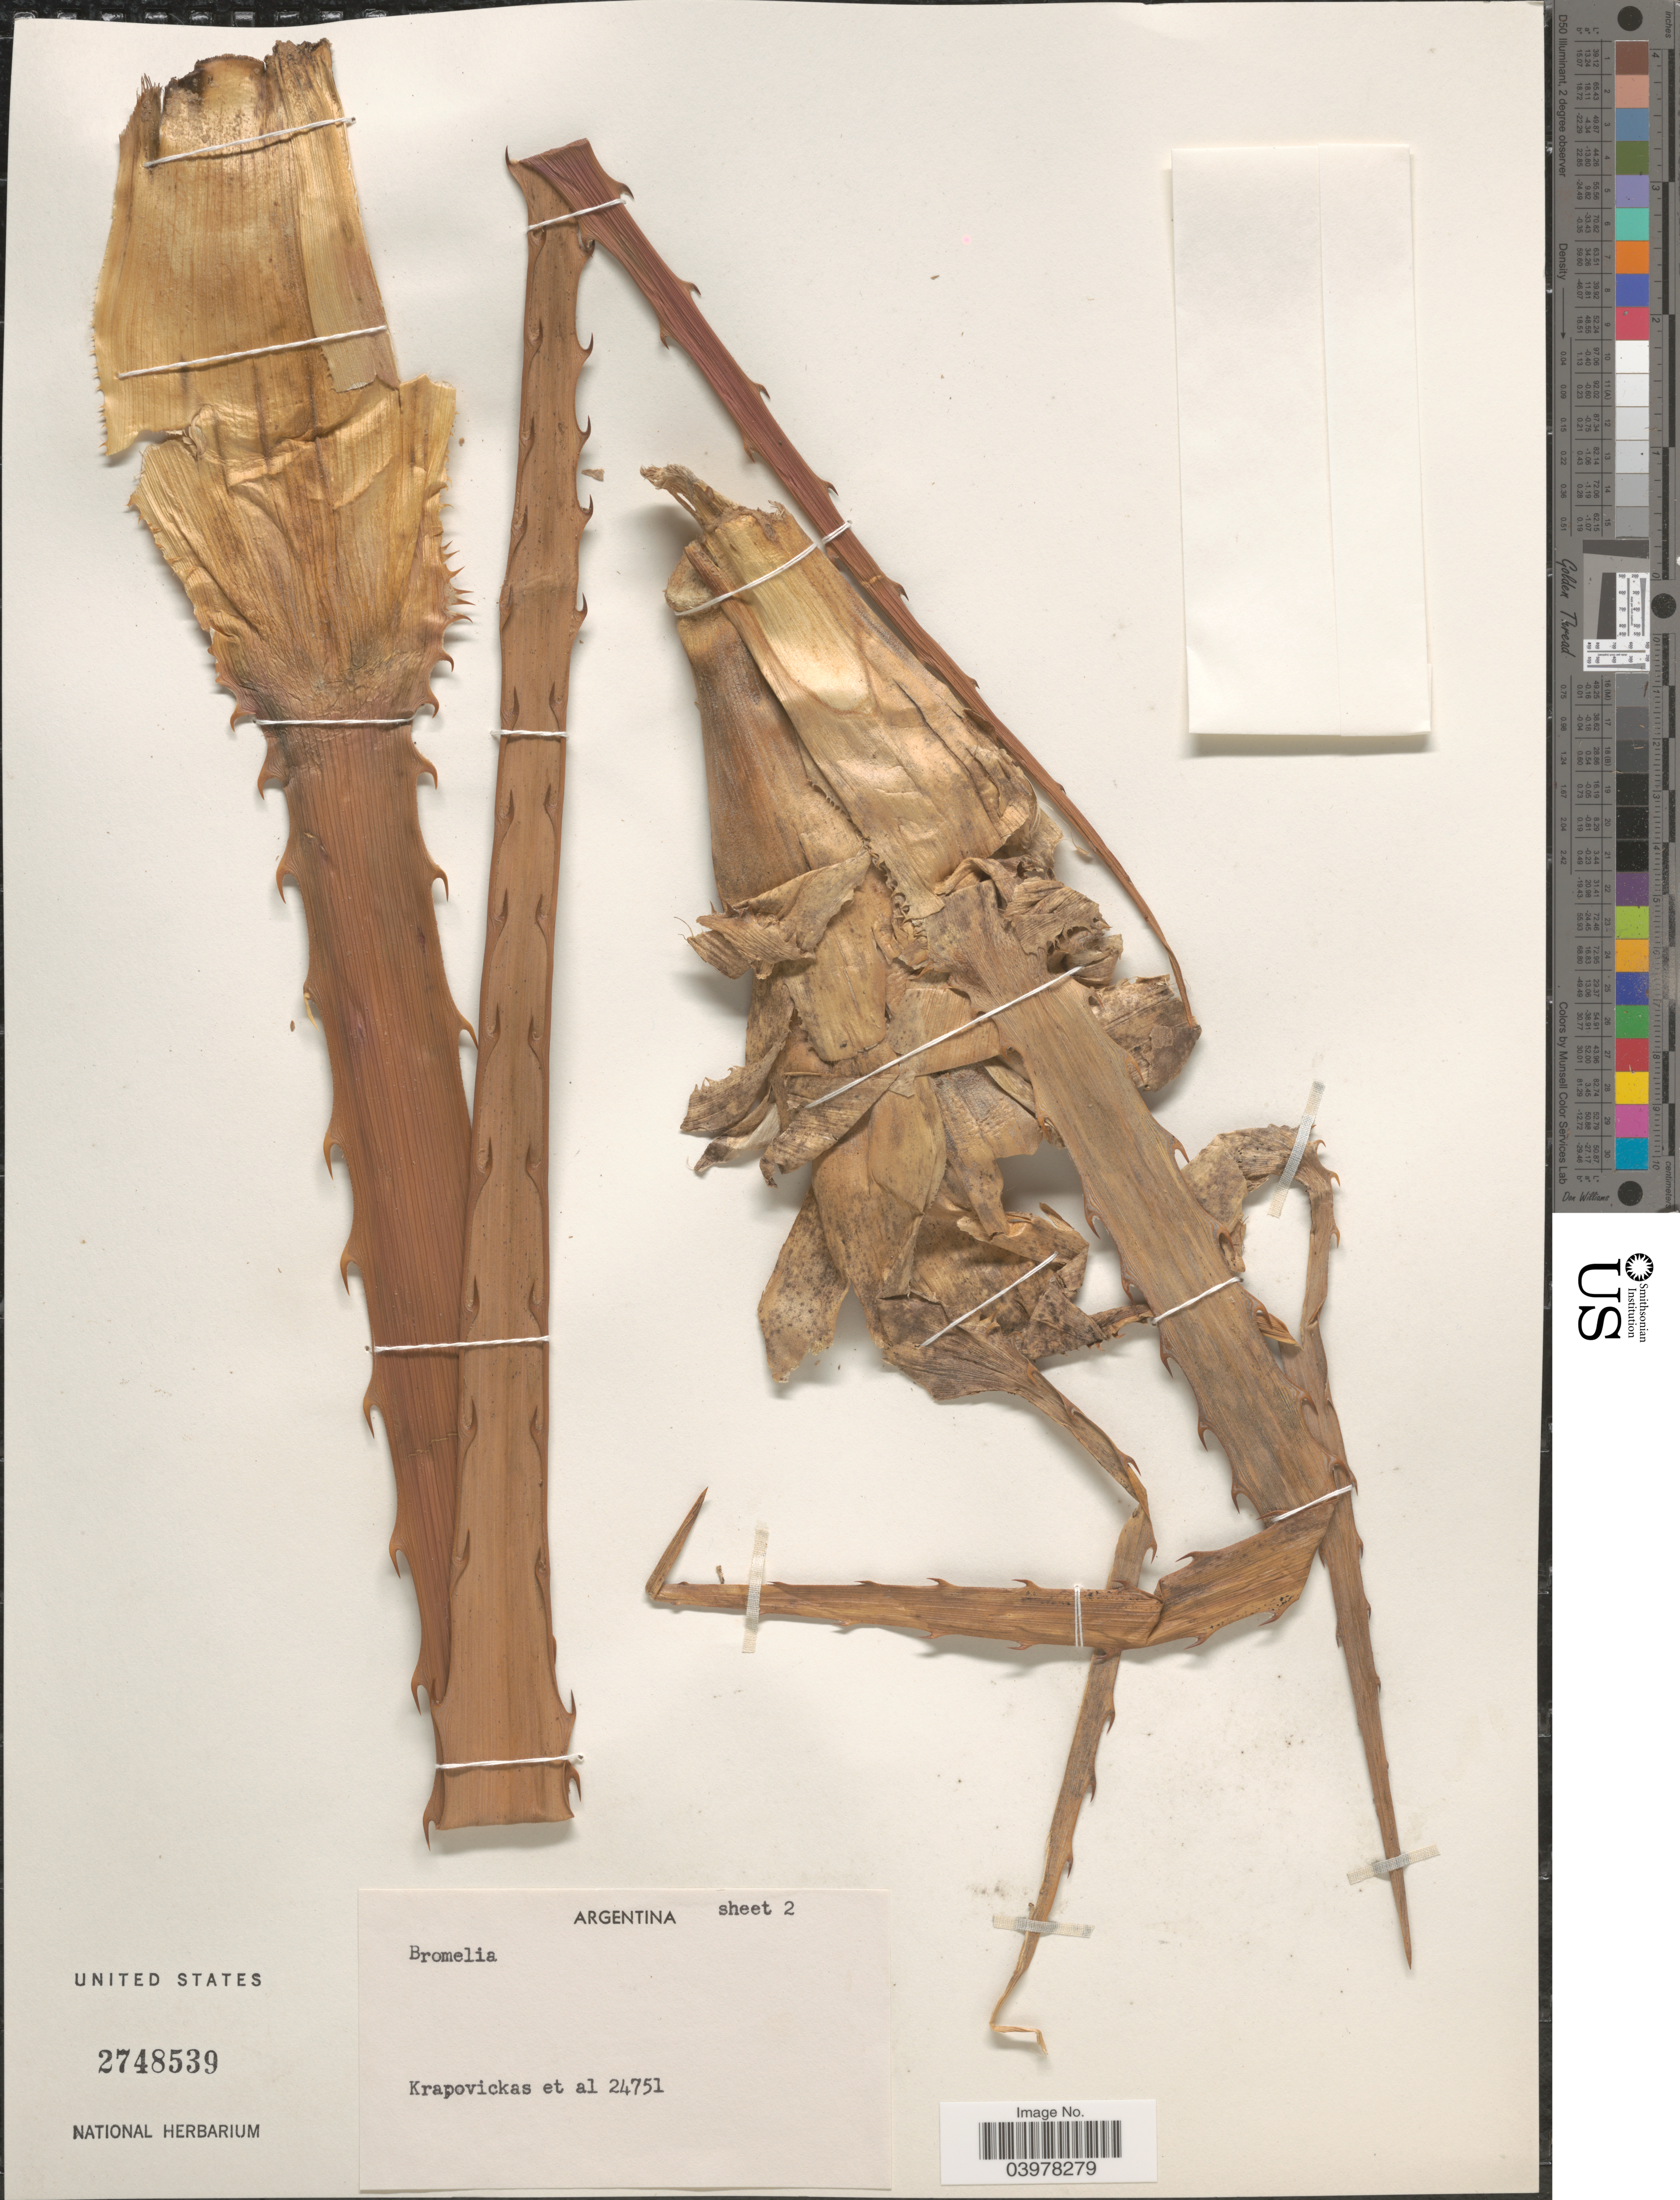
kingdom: Plantae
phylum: Tracheophyta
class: Liliopsida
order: Poales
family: Bromeliaceae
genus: Bromelia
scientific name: Bromelia sp.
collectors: Krapovickas & et al.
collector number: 24751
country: Argentina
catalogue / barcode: US 2748539